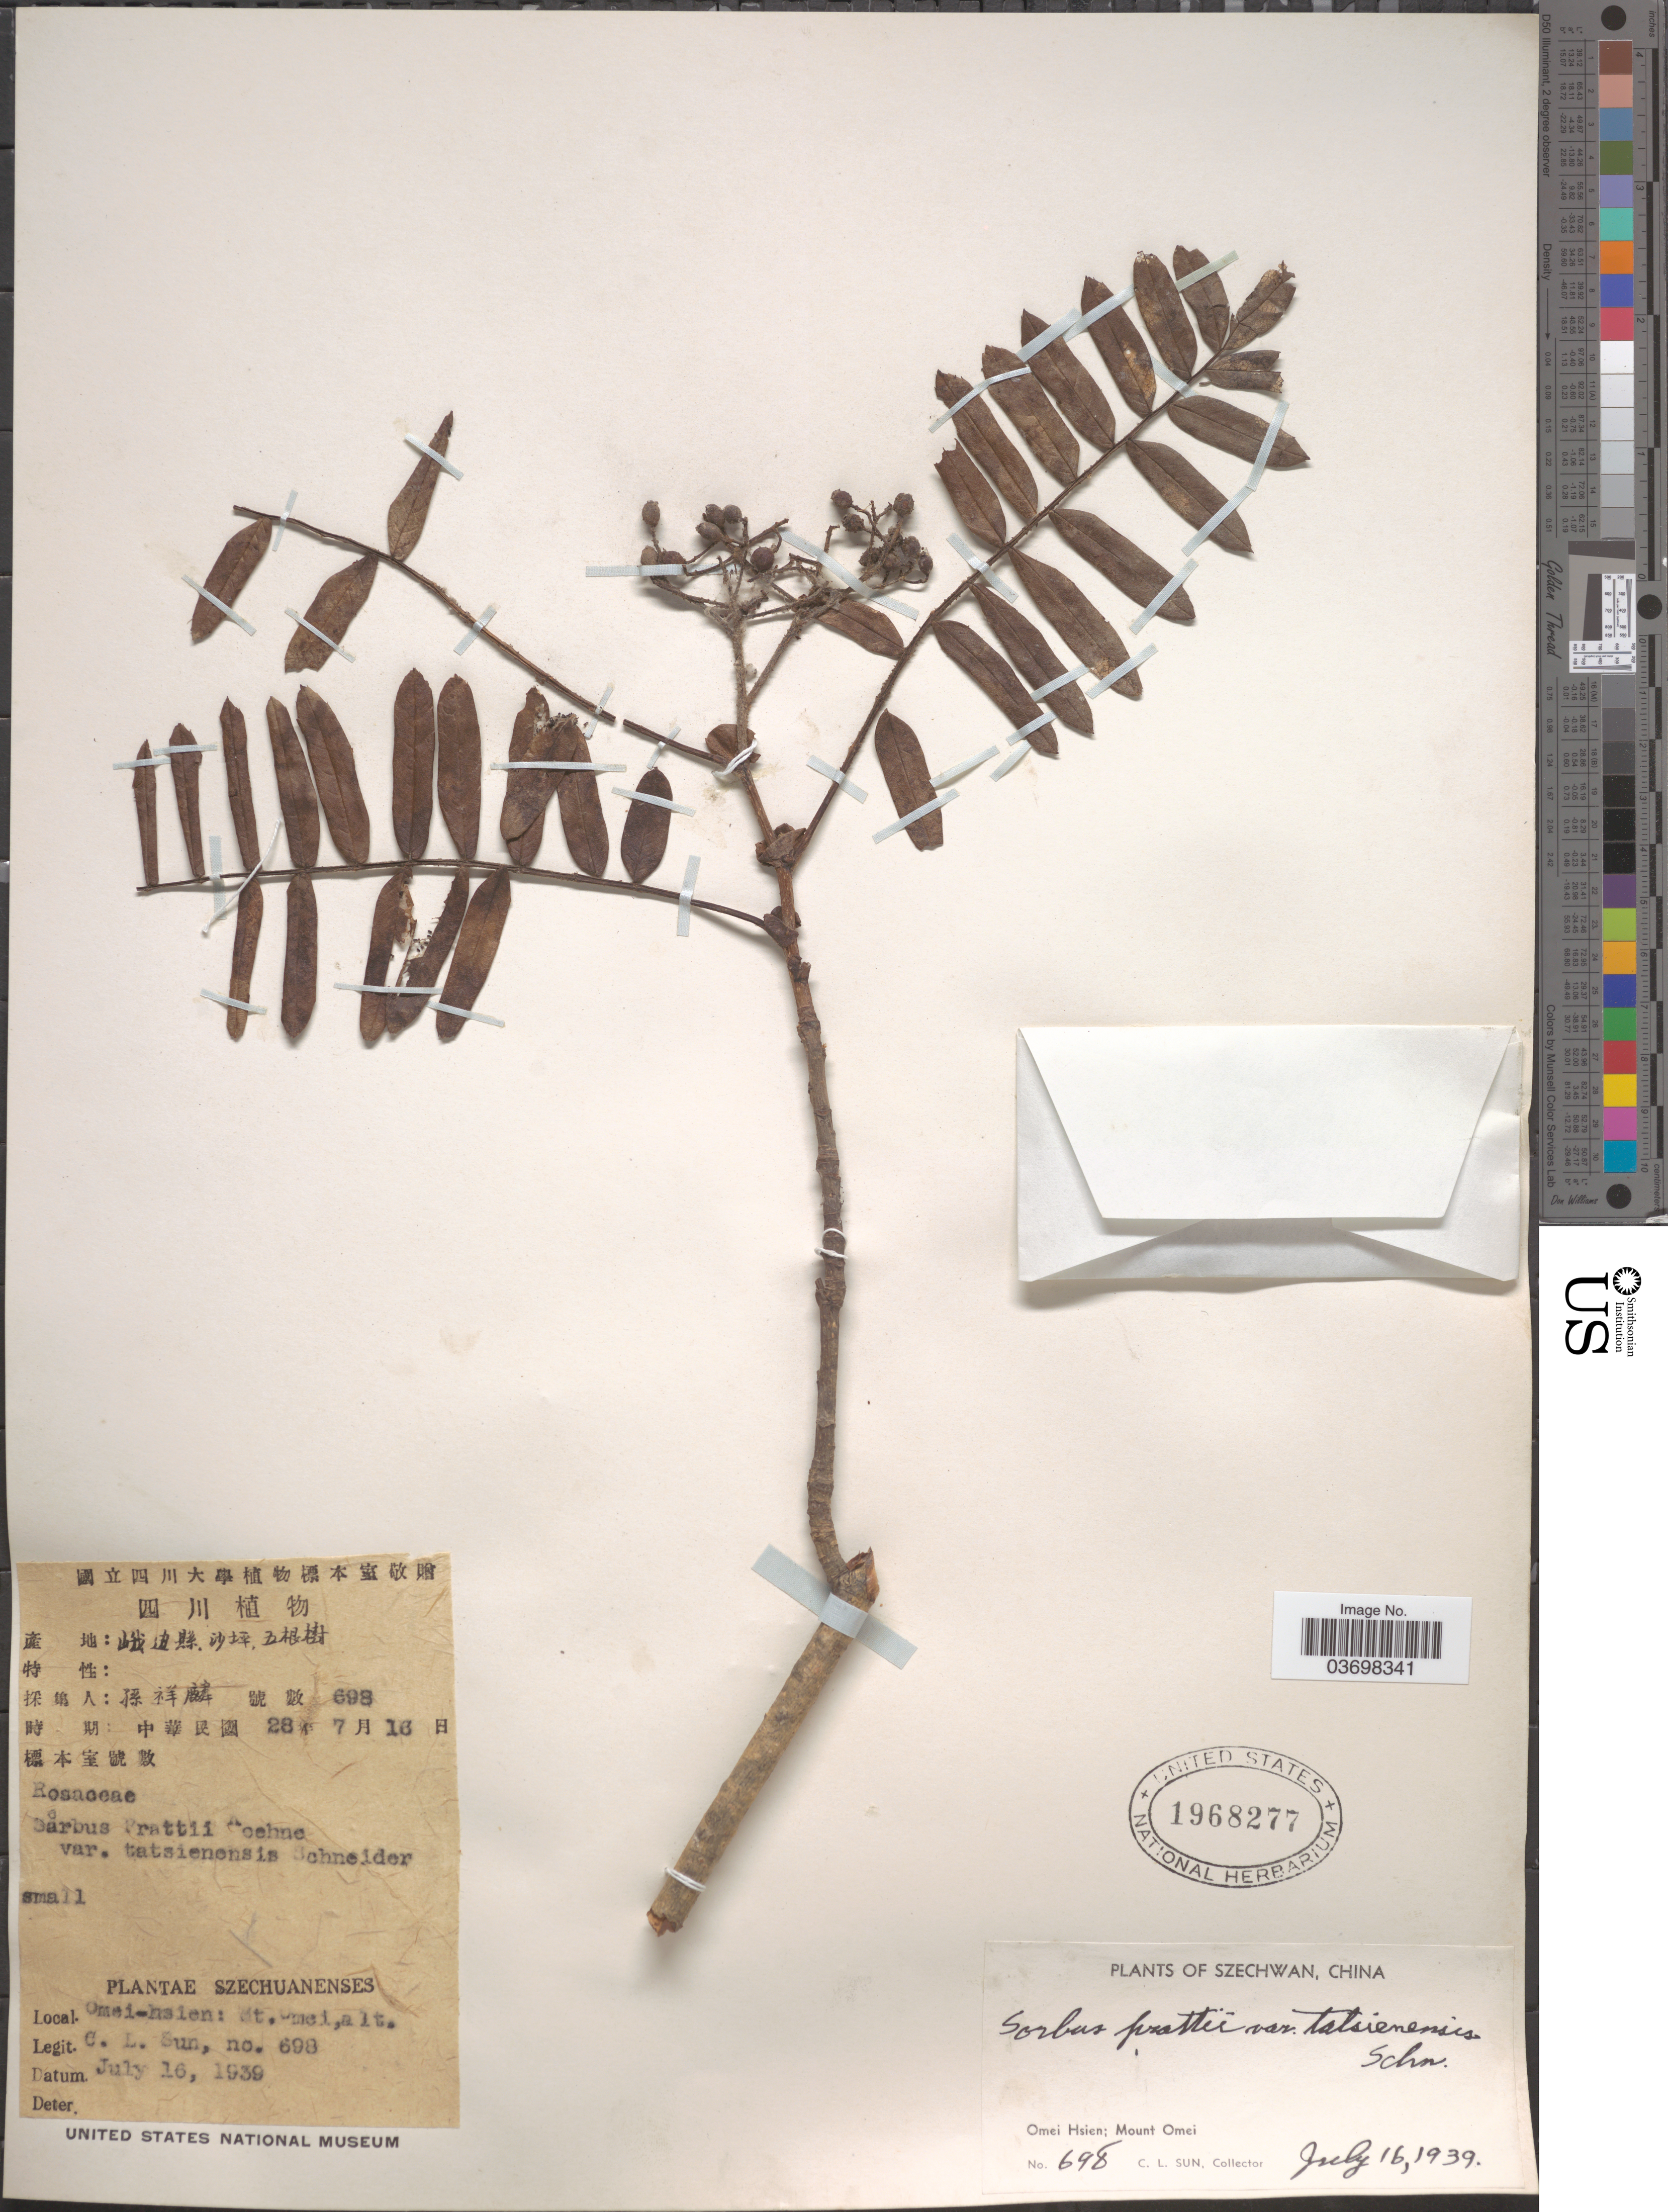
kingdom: Plantae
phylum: Tracheophyta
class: Magnoliopsida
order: Rosales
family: Rosaceae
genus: Sorbus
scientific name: Sorbus prattii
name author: Koehne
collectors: C. Sun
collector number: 698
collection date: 1939-07-16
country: China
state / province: Sichuan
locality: Szechwan. Omei Hsien; Mount Omei.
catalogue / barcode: US 1968277